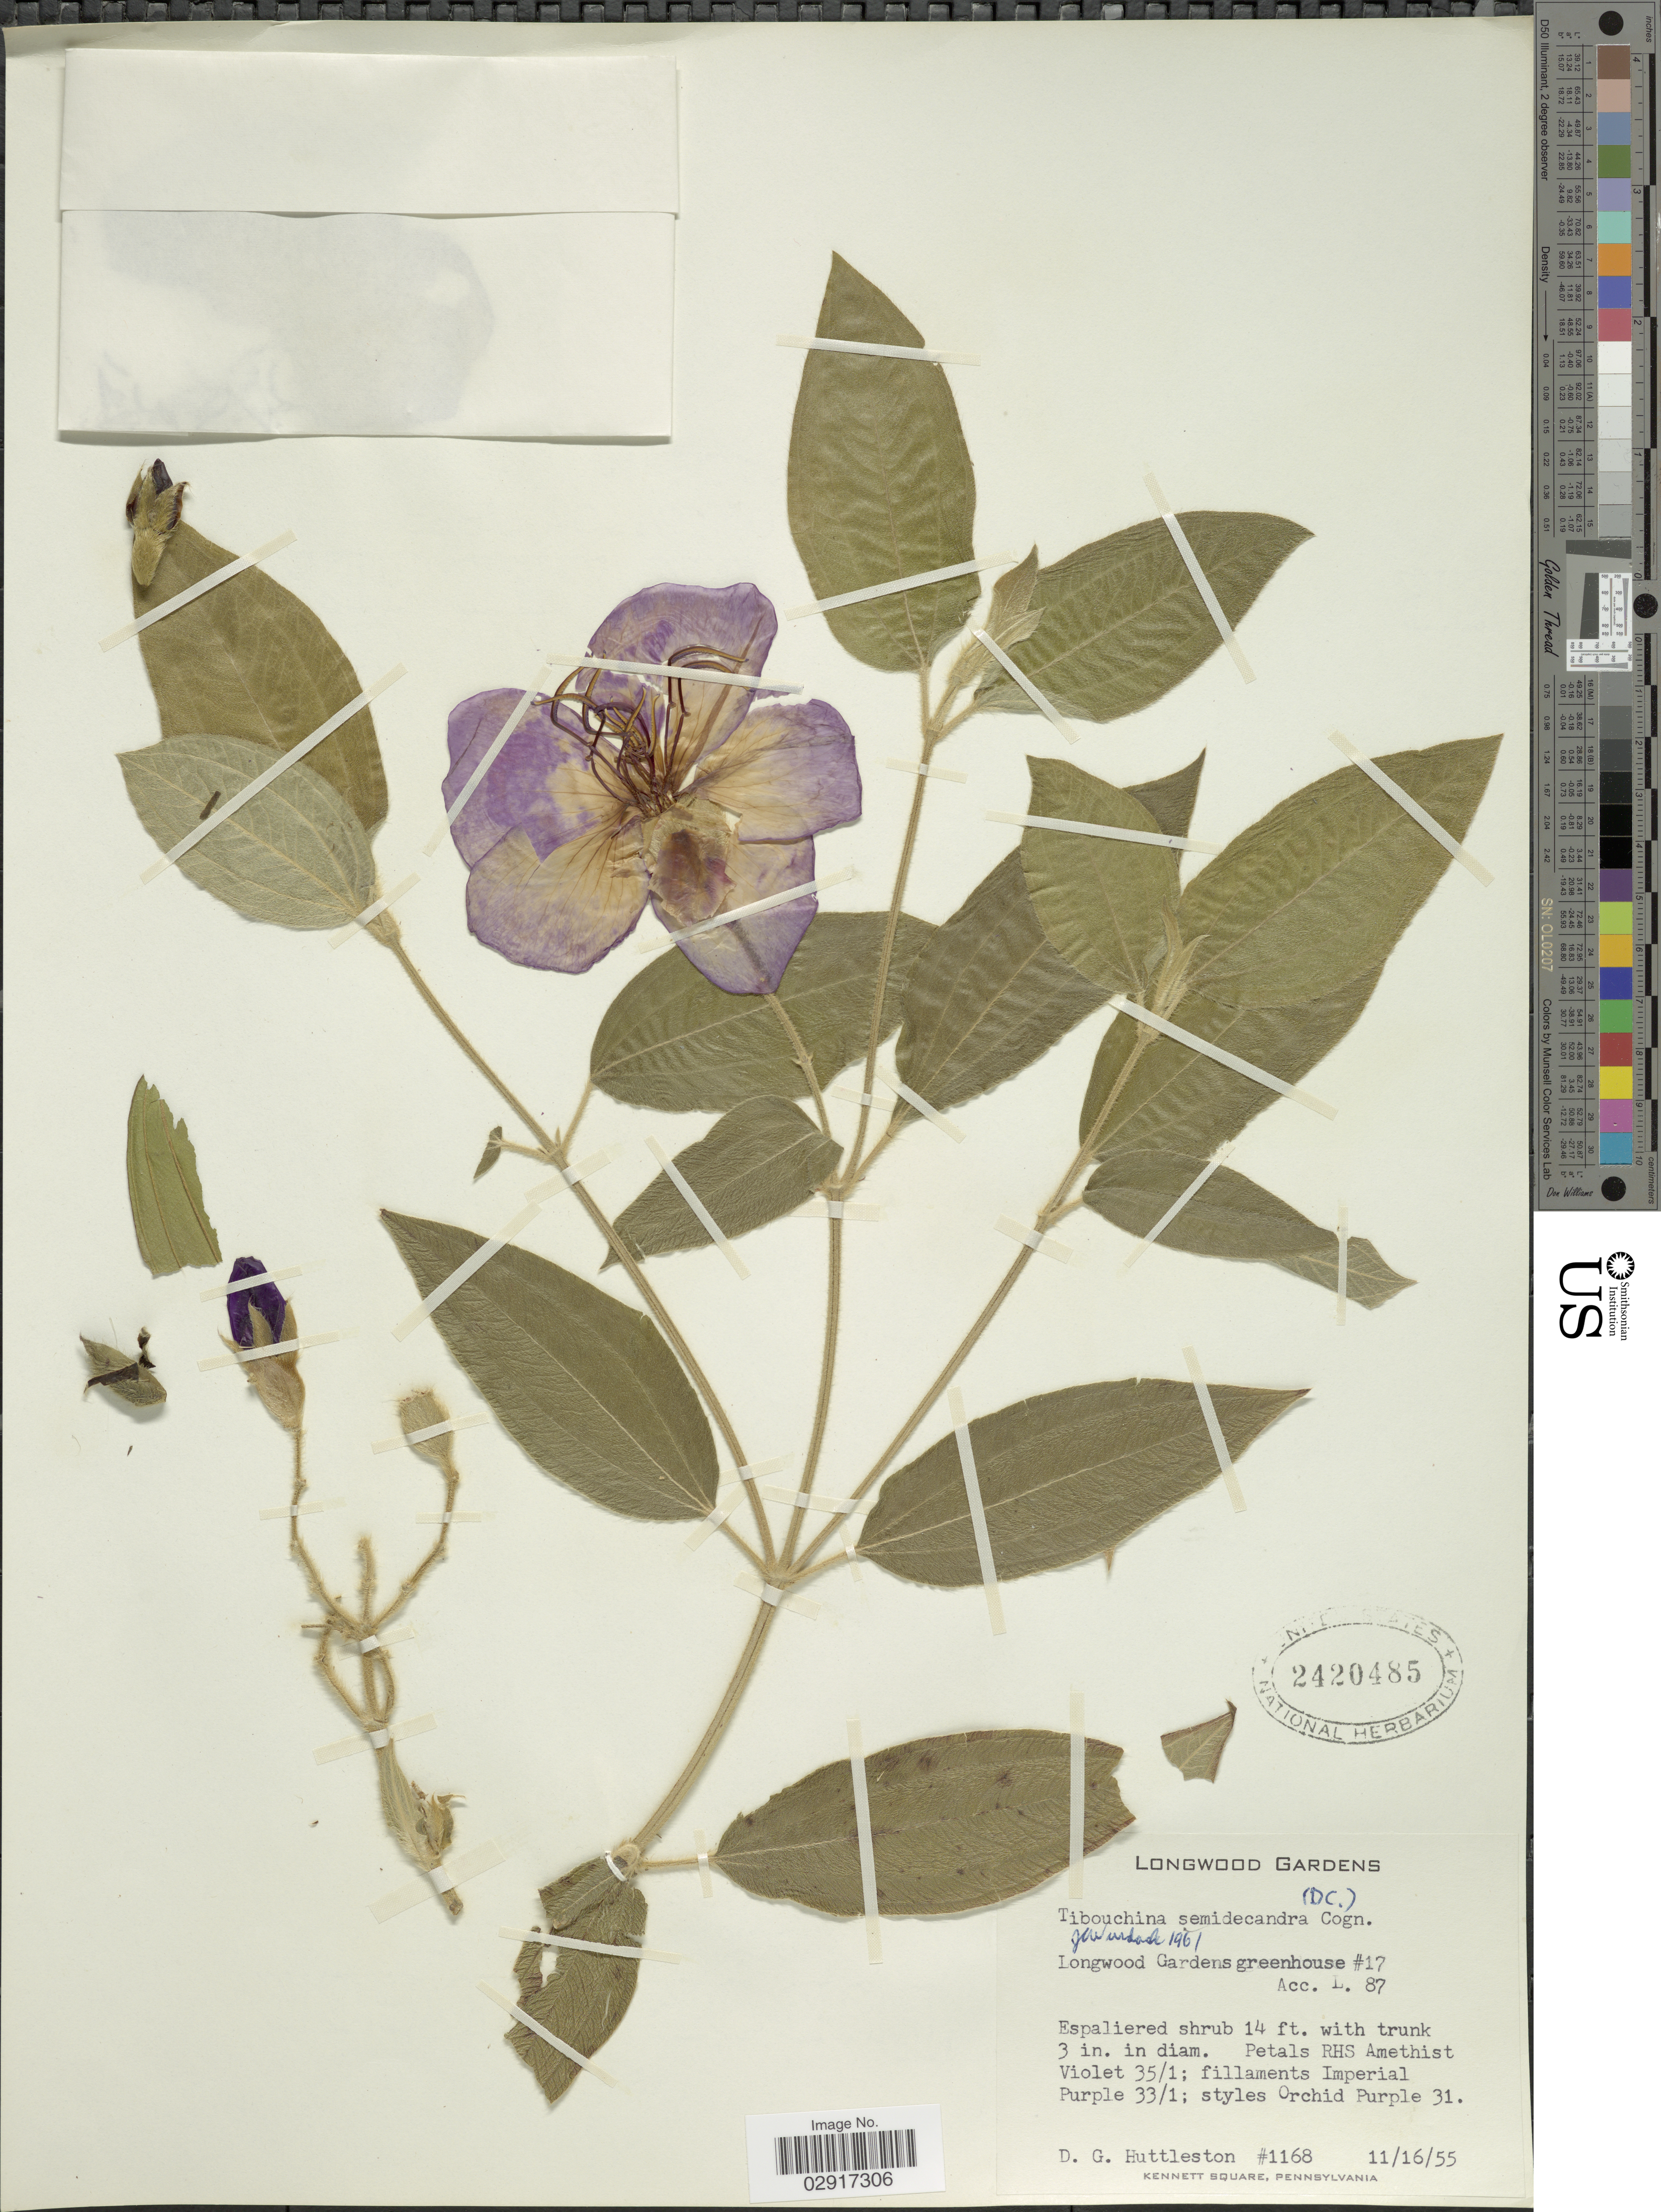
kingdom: Plantae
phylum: Tracheophyta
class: Magnoliopsida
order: Myrtales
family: Melastomataceae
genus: Pleroma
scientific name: Pleroma semidecandrum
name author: (Schrank & Mart. ex DC.) Triana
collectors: D. G. Huttleston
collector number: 1168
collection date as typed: Transcribed d/m/y: 16/11/55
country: United States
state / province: Pennsylvania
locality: Longwood Gardens. Longwood Gardens greenhouse #17.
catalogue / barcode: US 2420485